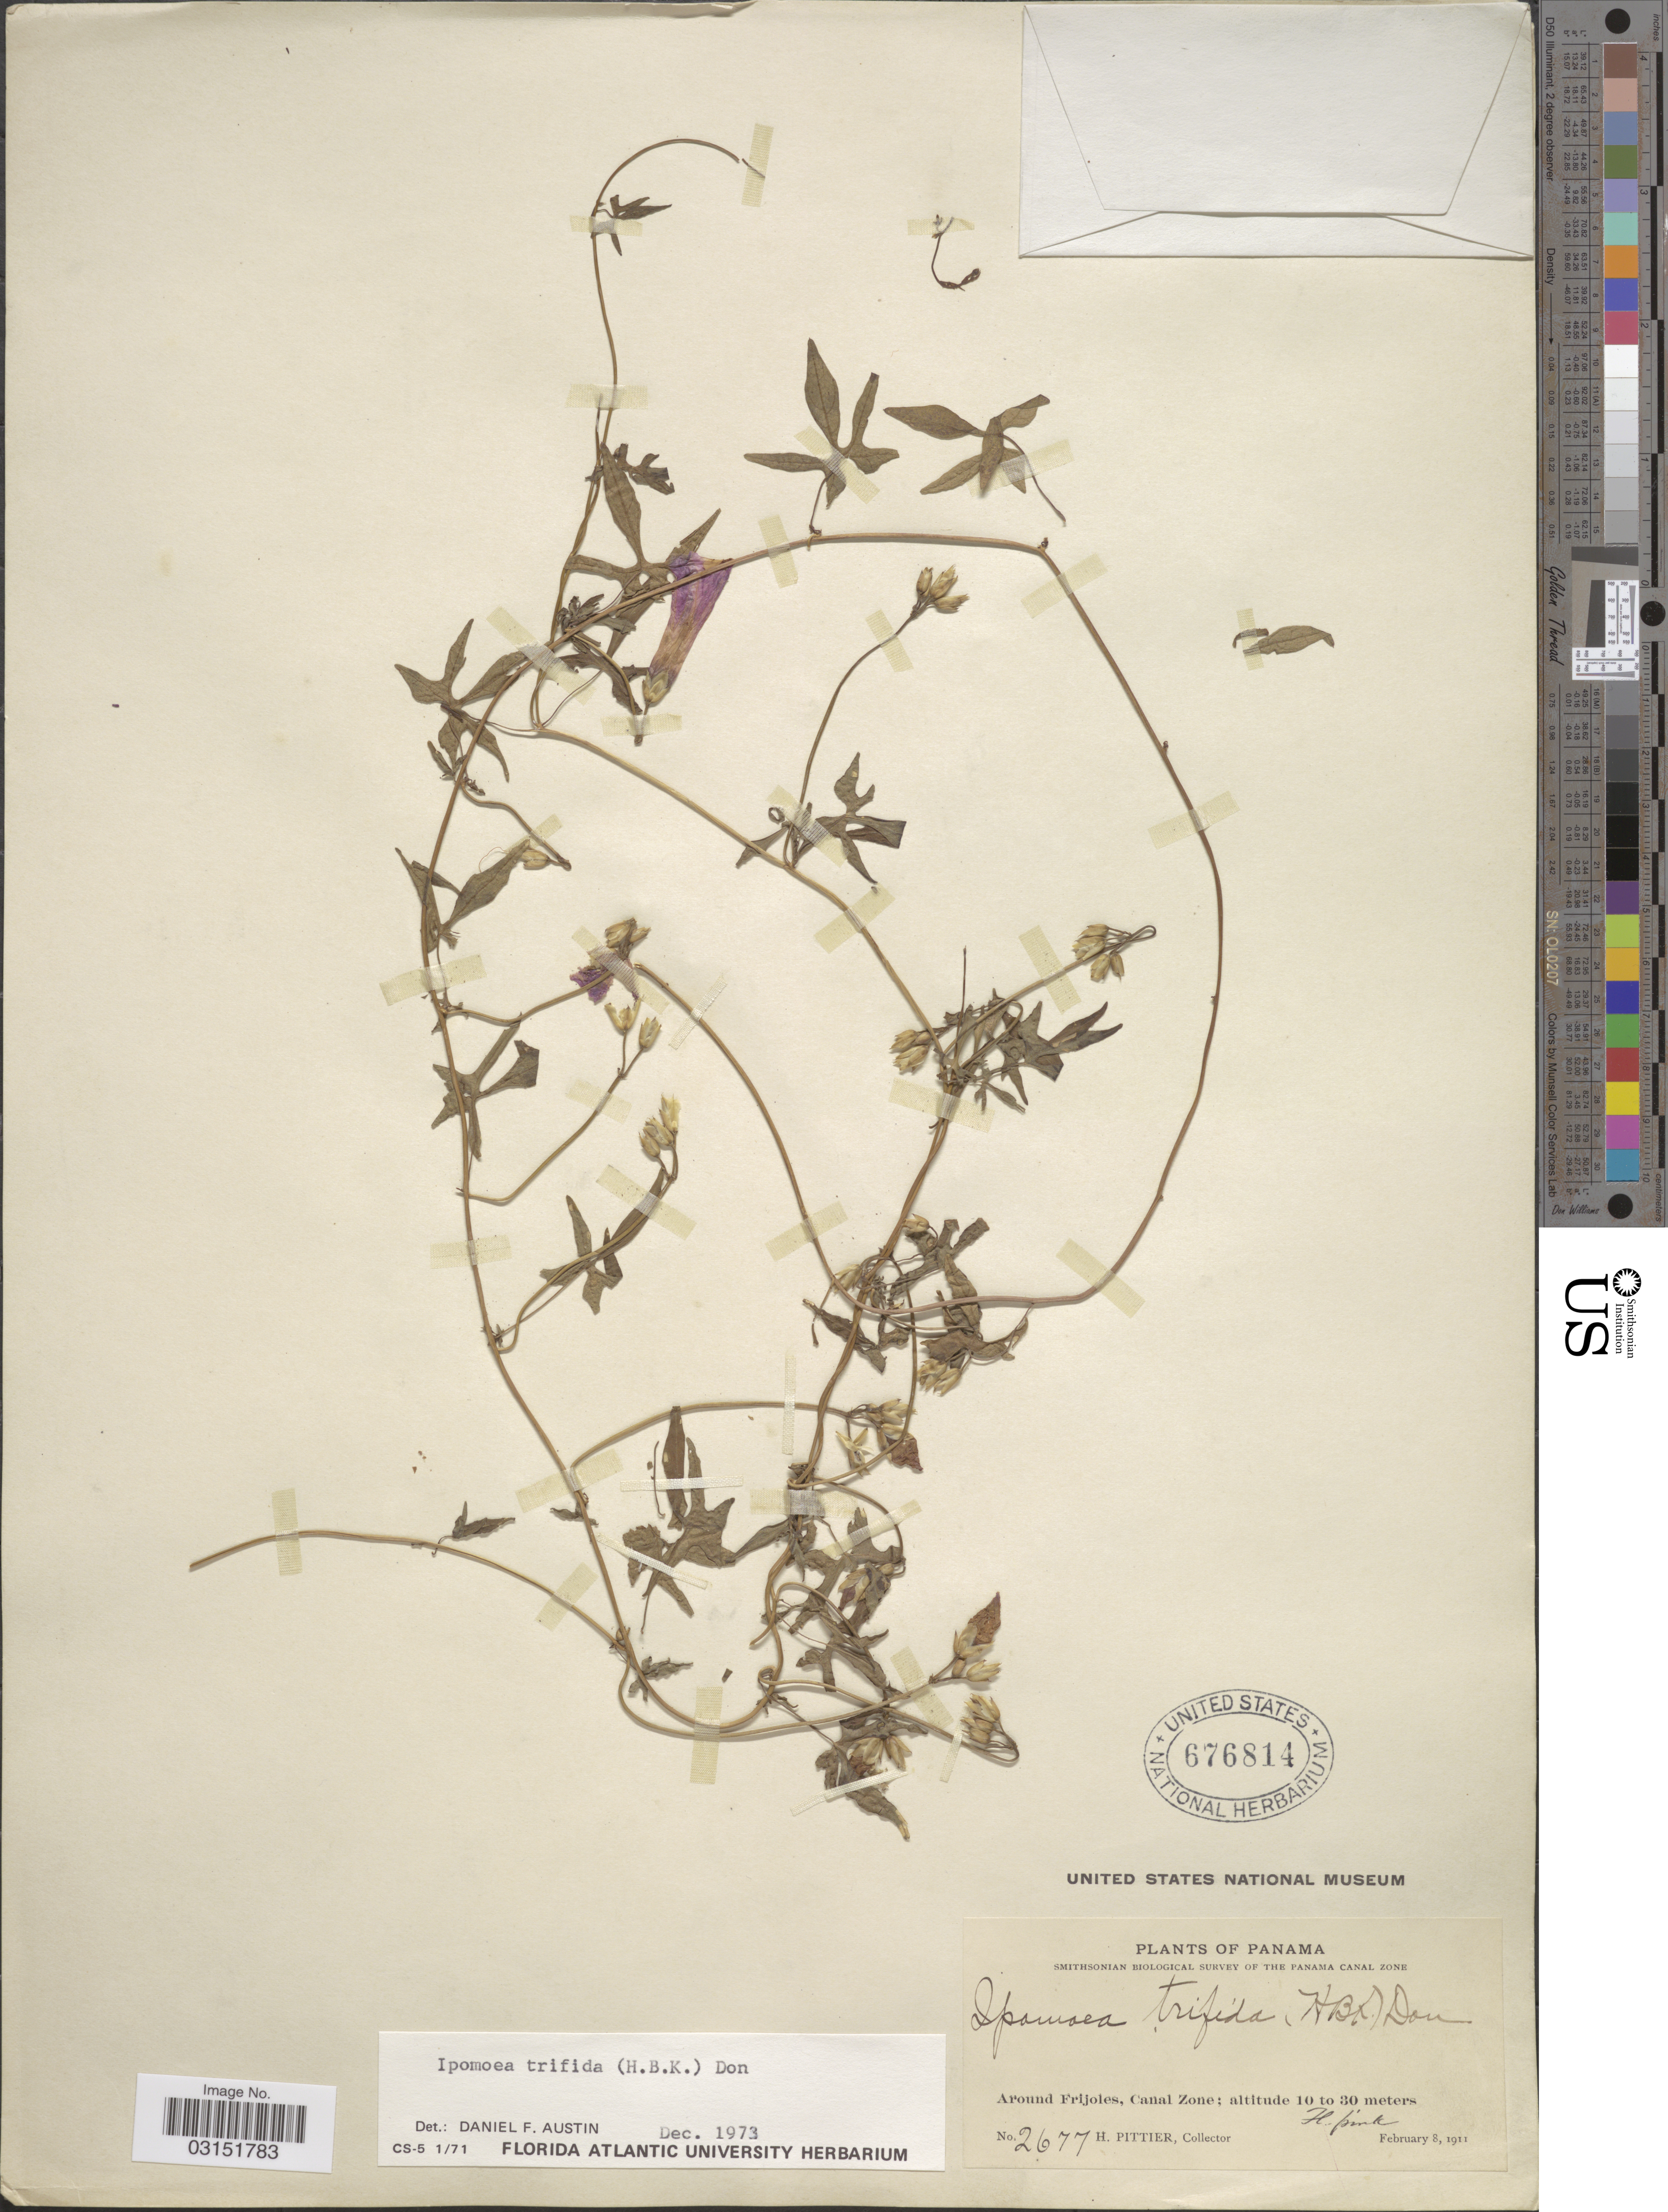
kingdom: Plantae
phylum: Tracheophyta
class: Magnoliopsida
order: Solanales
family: Convolvulaceae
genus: Ipomoea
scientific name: Ipomoea trifida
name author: (Kunth) G. Don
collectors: H. F. Pittier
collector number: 2677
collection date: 1911-02-08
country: Panama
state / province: Colón / Panamá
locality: Around Frijoles, Canal Zone.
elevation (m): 10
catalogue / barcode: US 676814